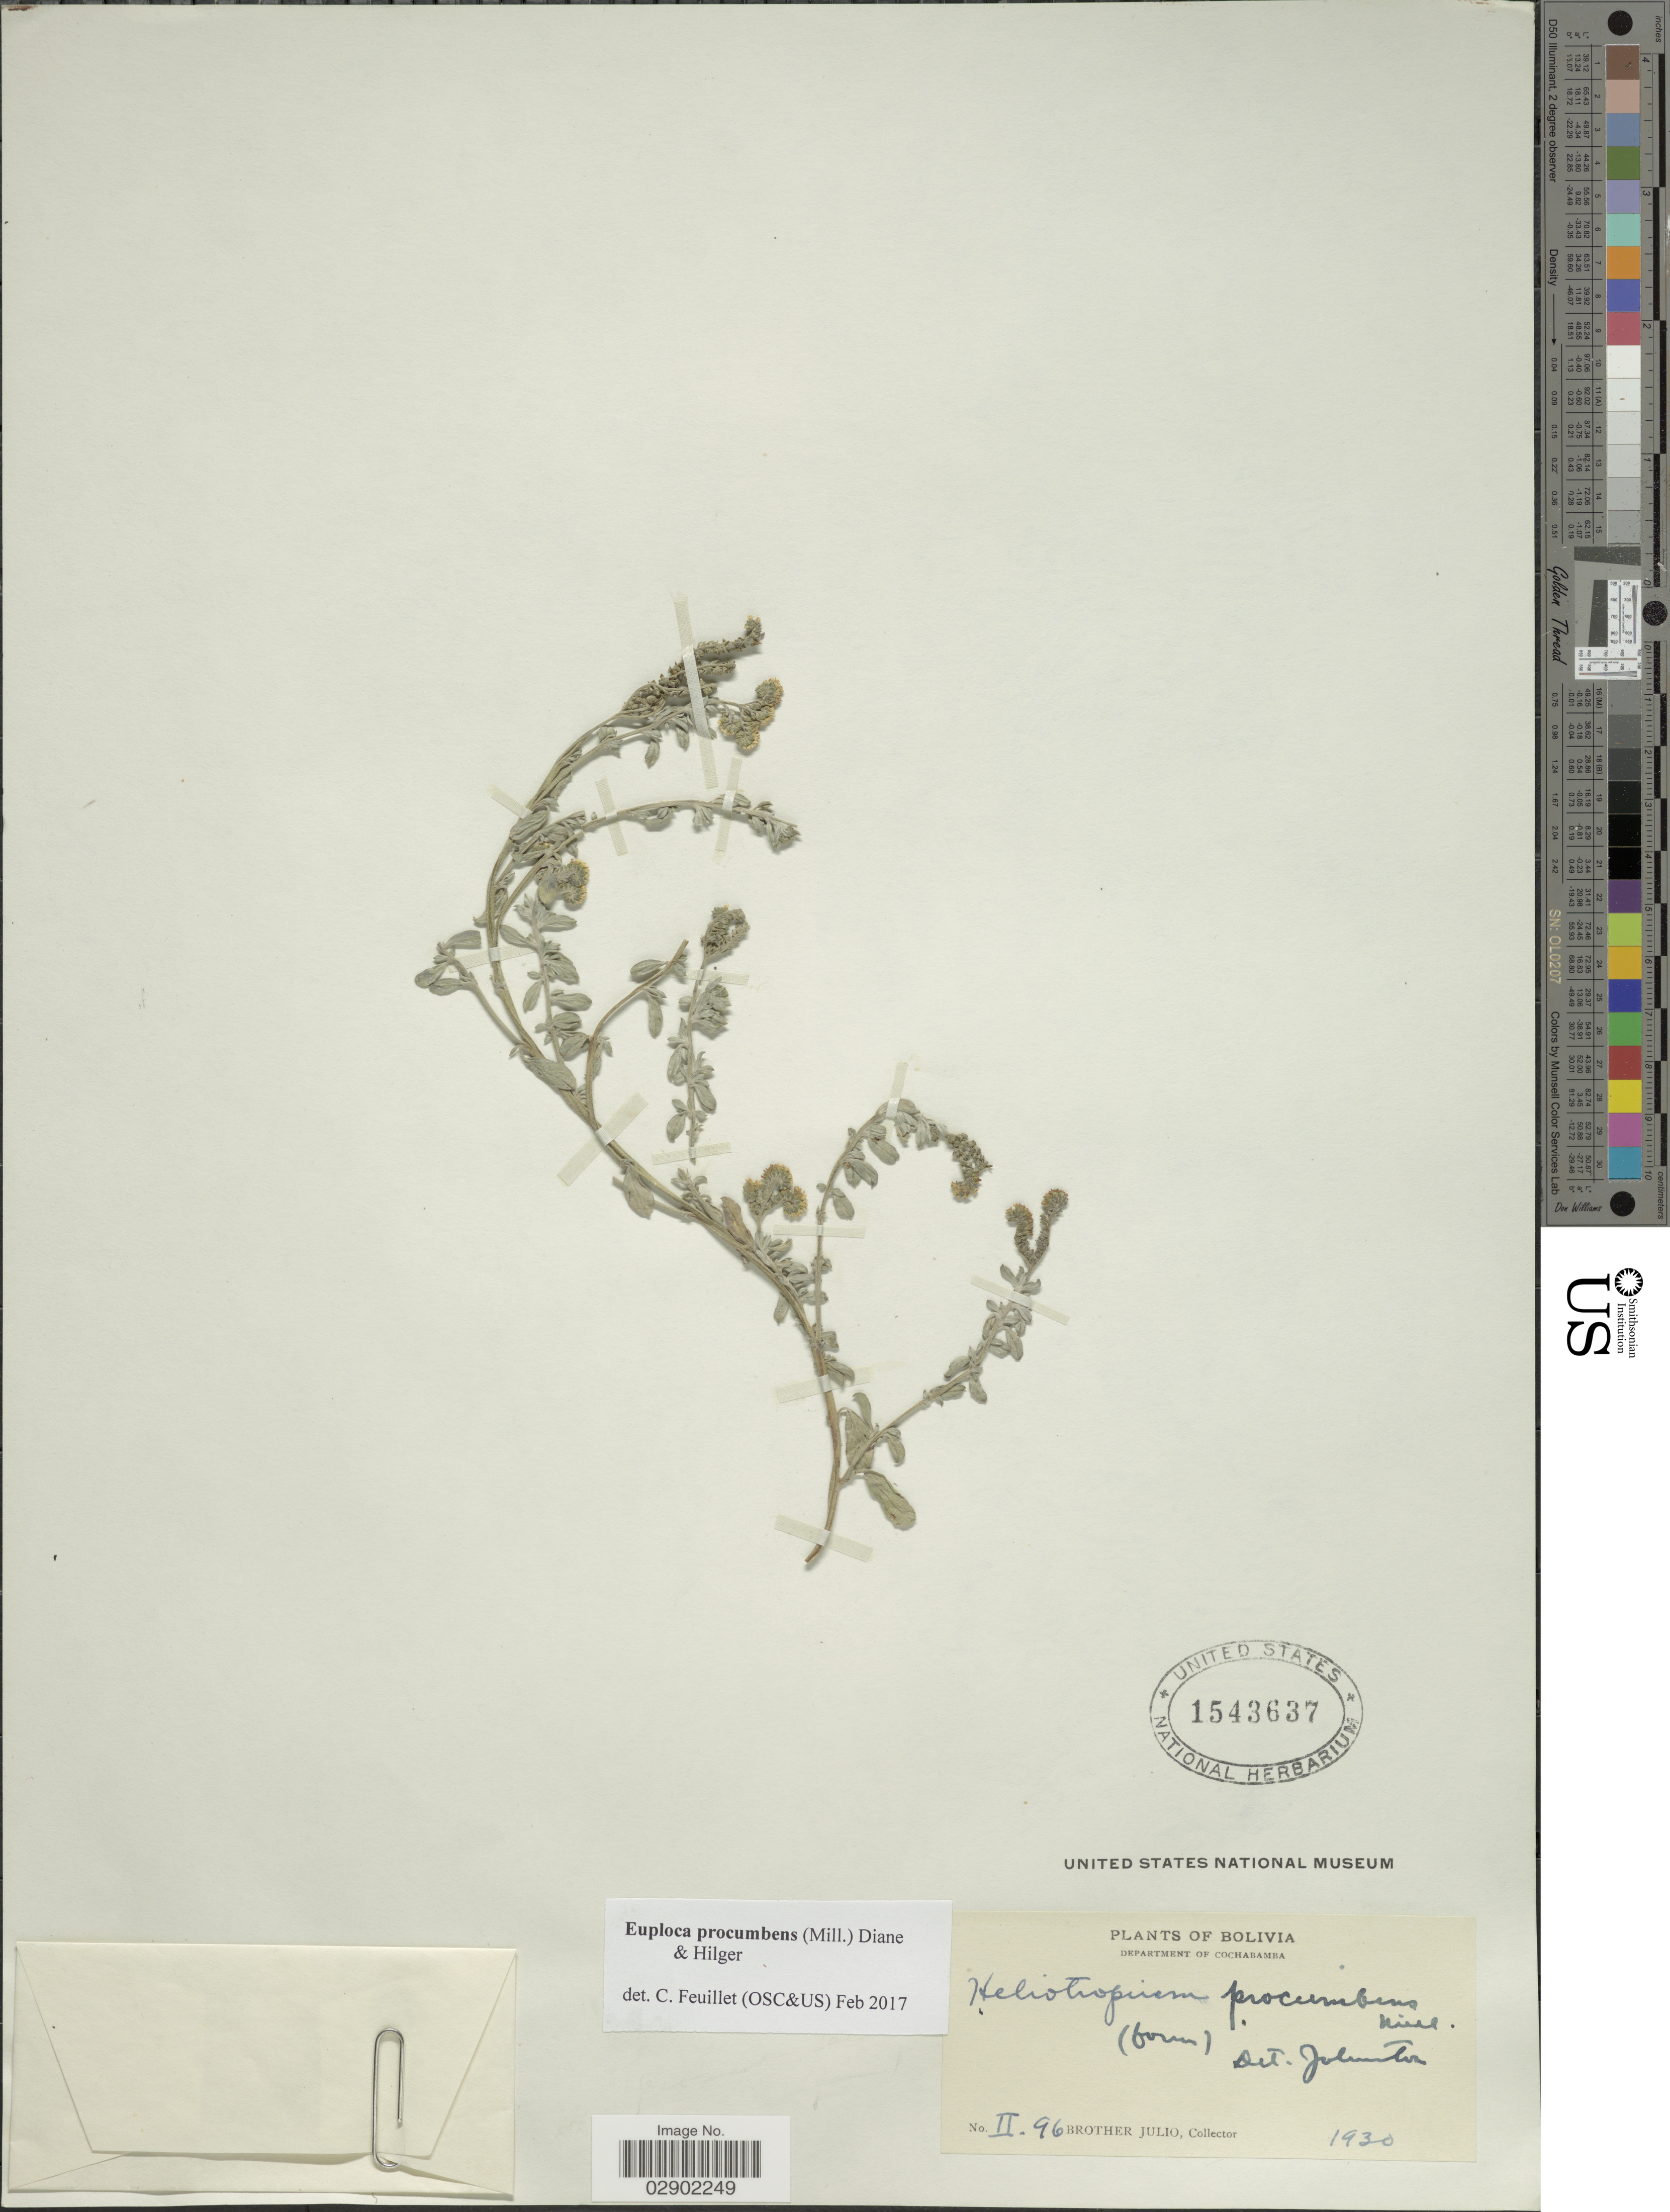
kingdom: Plantae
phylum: Tracheophyta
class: Magnoliopsida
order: Boraginales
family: Heliotropiaceae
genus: Euploca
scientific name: Euploca procumbens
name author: (Mill.) Diane & Hilger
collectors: Bro. Julio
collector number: II96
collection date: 1930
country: Bolivia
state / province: Cochabamba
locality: Department of Cochabamba.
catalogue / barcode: US 1543637